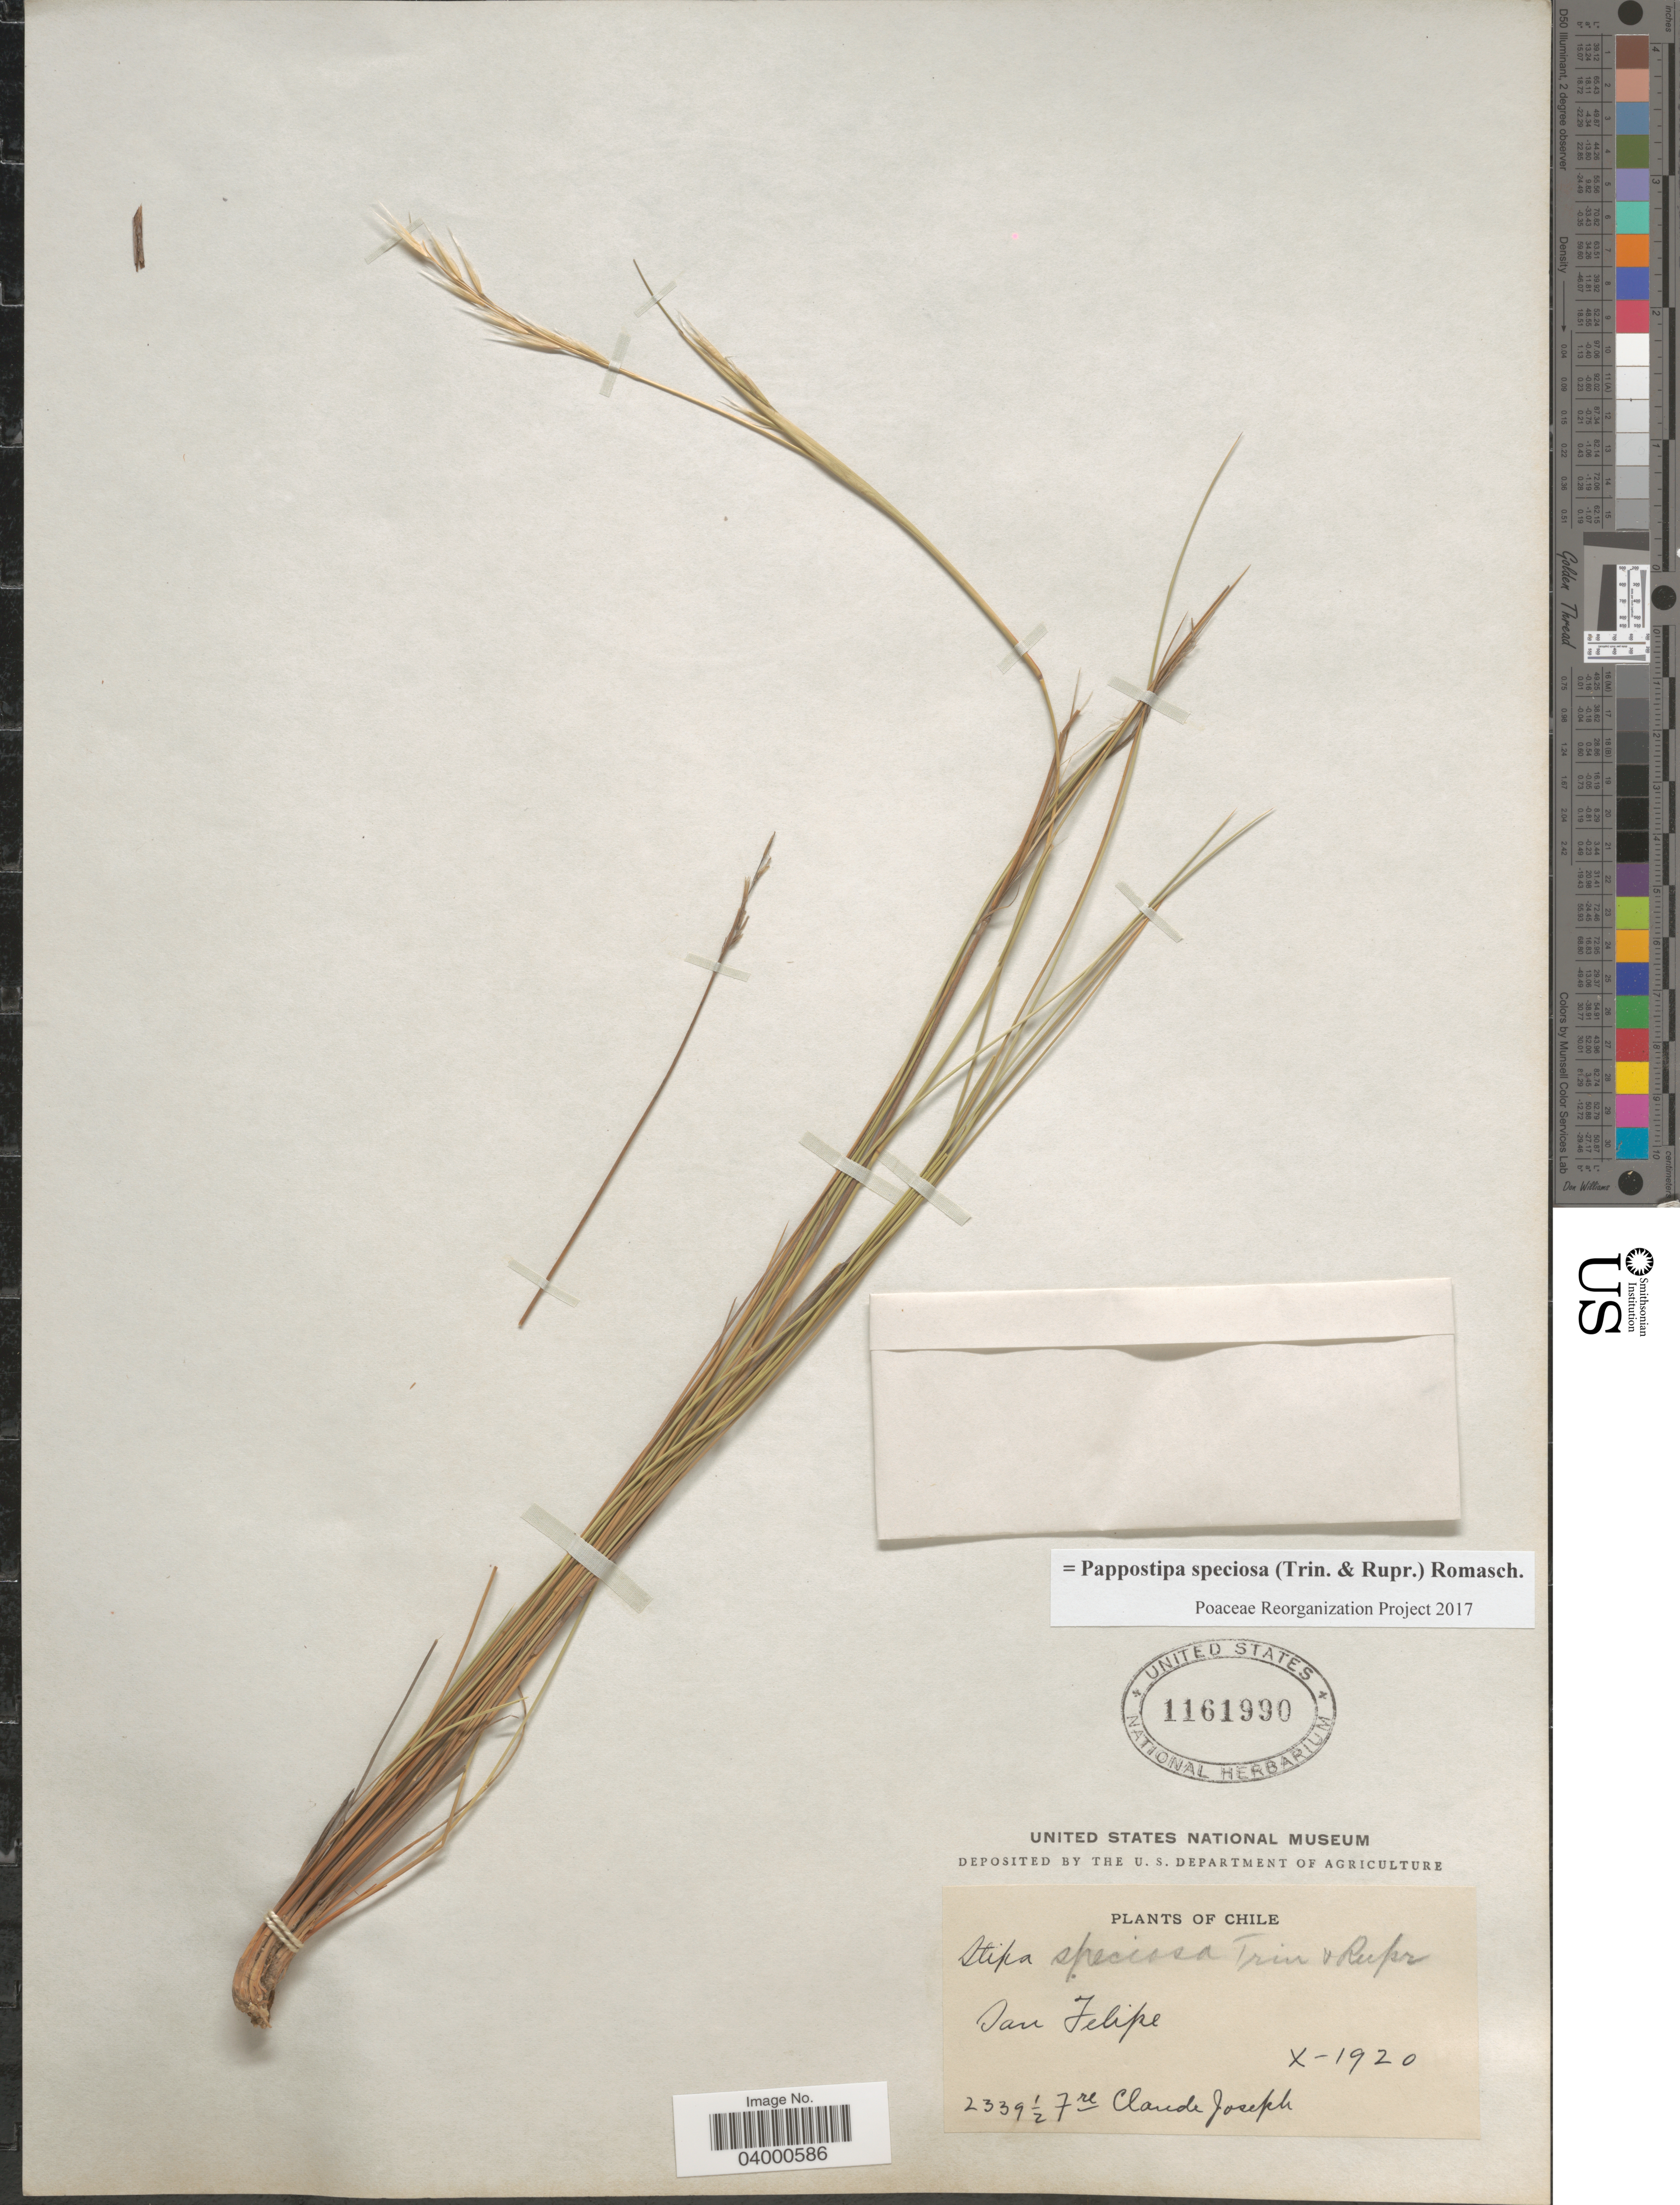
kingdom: Plantae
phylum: Tracheophyta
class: Liliopsida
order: Poales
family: Poaceae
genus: Pappostipa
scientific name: Pappostipa speciosa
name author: (Trin. & Rupr.) Romasch.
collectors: Bro. Claude-Joseph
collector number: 2339½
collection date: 1920-10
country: Chile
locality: San Felipe.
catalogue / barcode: US 1161990